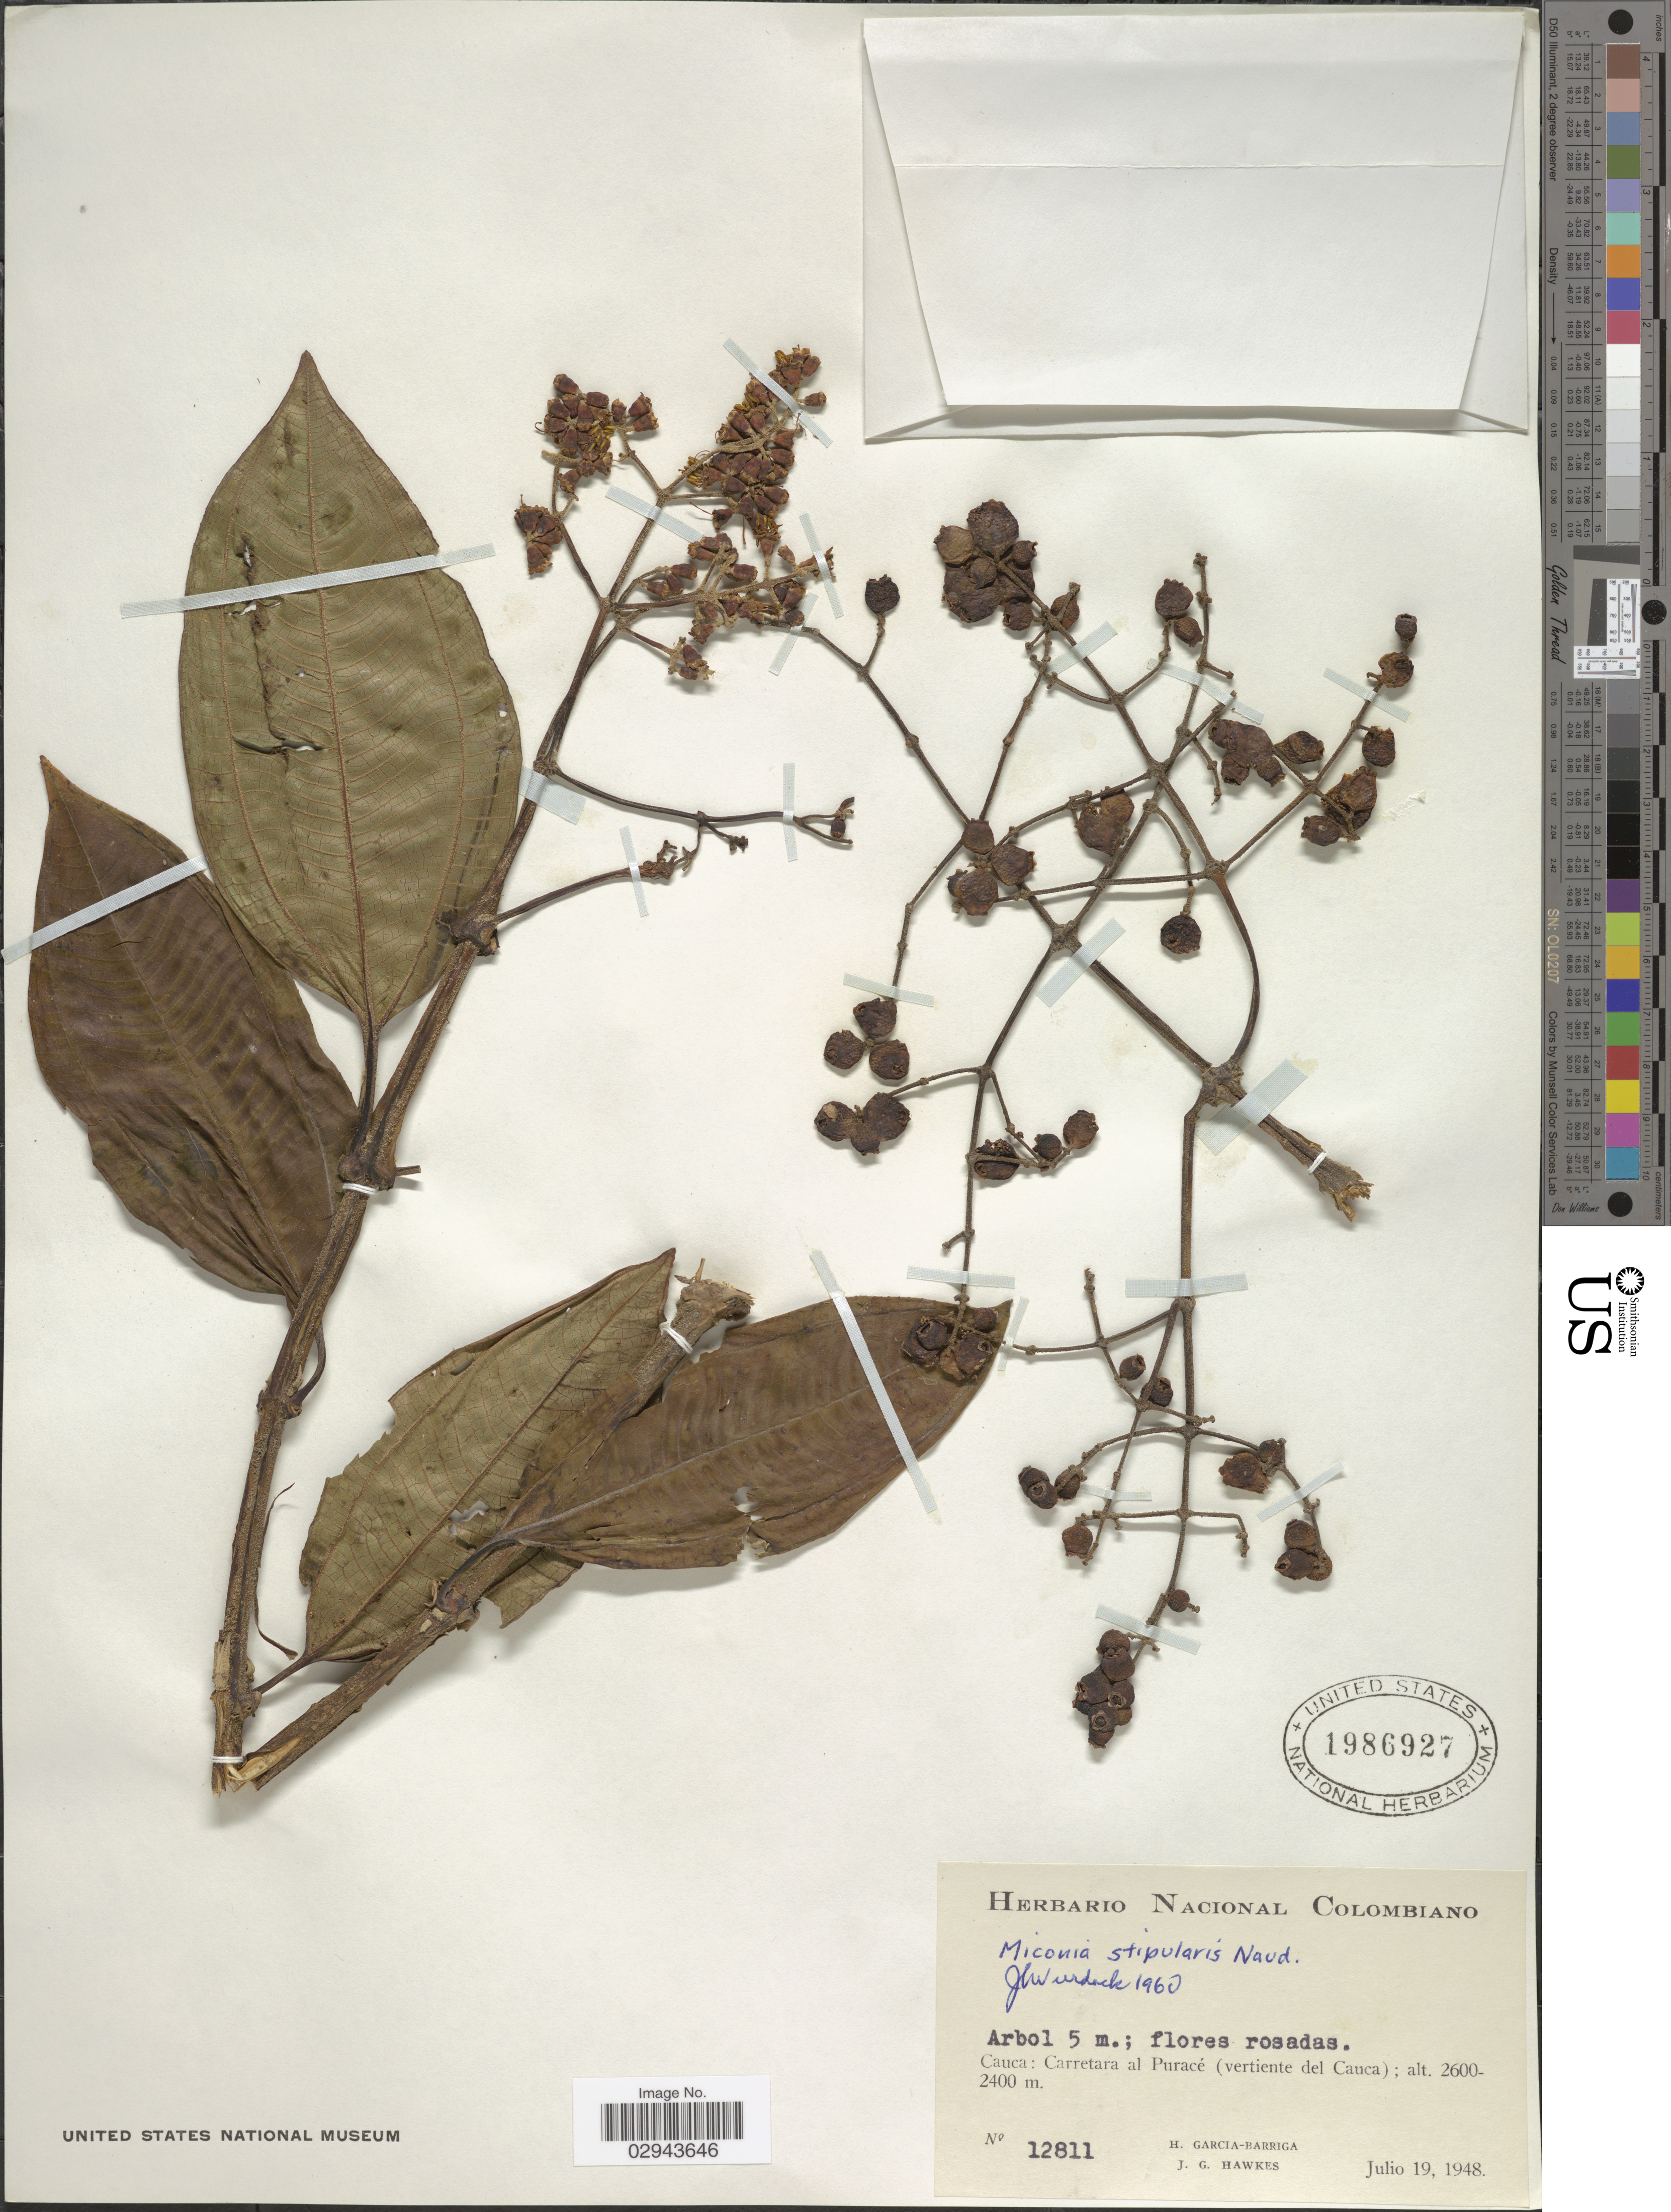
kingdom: Plantae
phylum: Tracheophyta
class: Magnoliopsida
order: Myrtales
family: Melastomataceae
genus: Miconia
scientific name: Miconia stipularis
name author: Naudin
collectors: H. García Barriga & J. Hawkes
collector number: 12811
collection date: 1948-07-19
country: Colombia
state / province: Cauca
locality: Carretera al Puracé (vertiente del Cauca).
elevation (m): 2400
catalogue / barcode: US 1986927